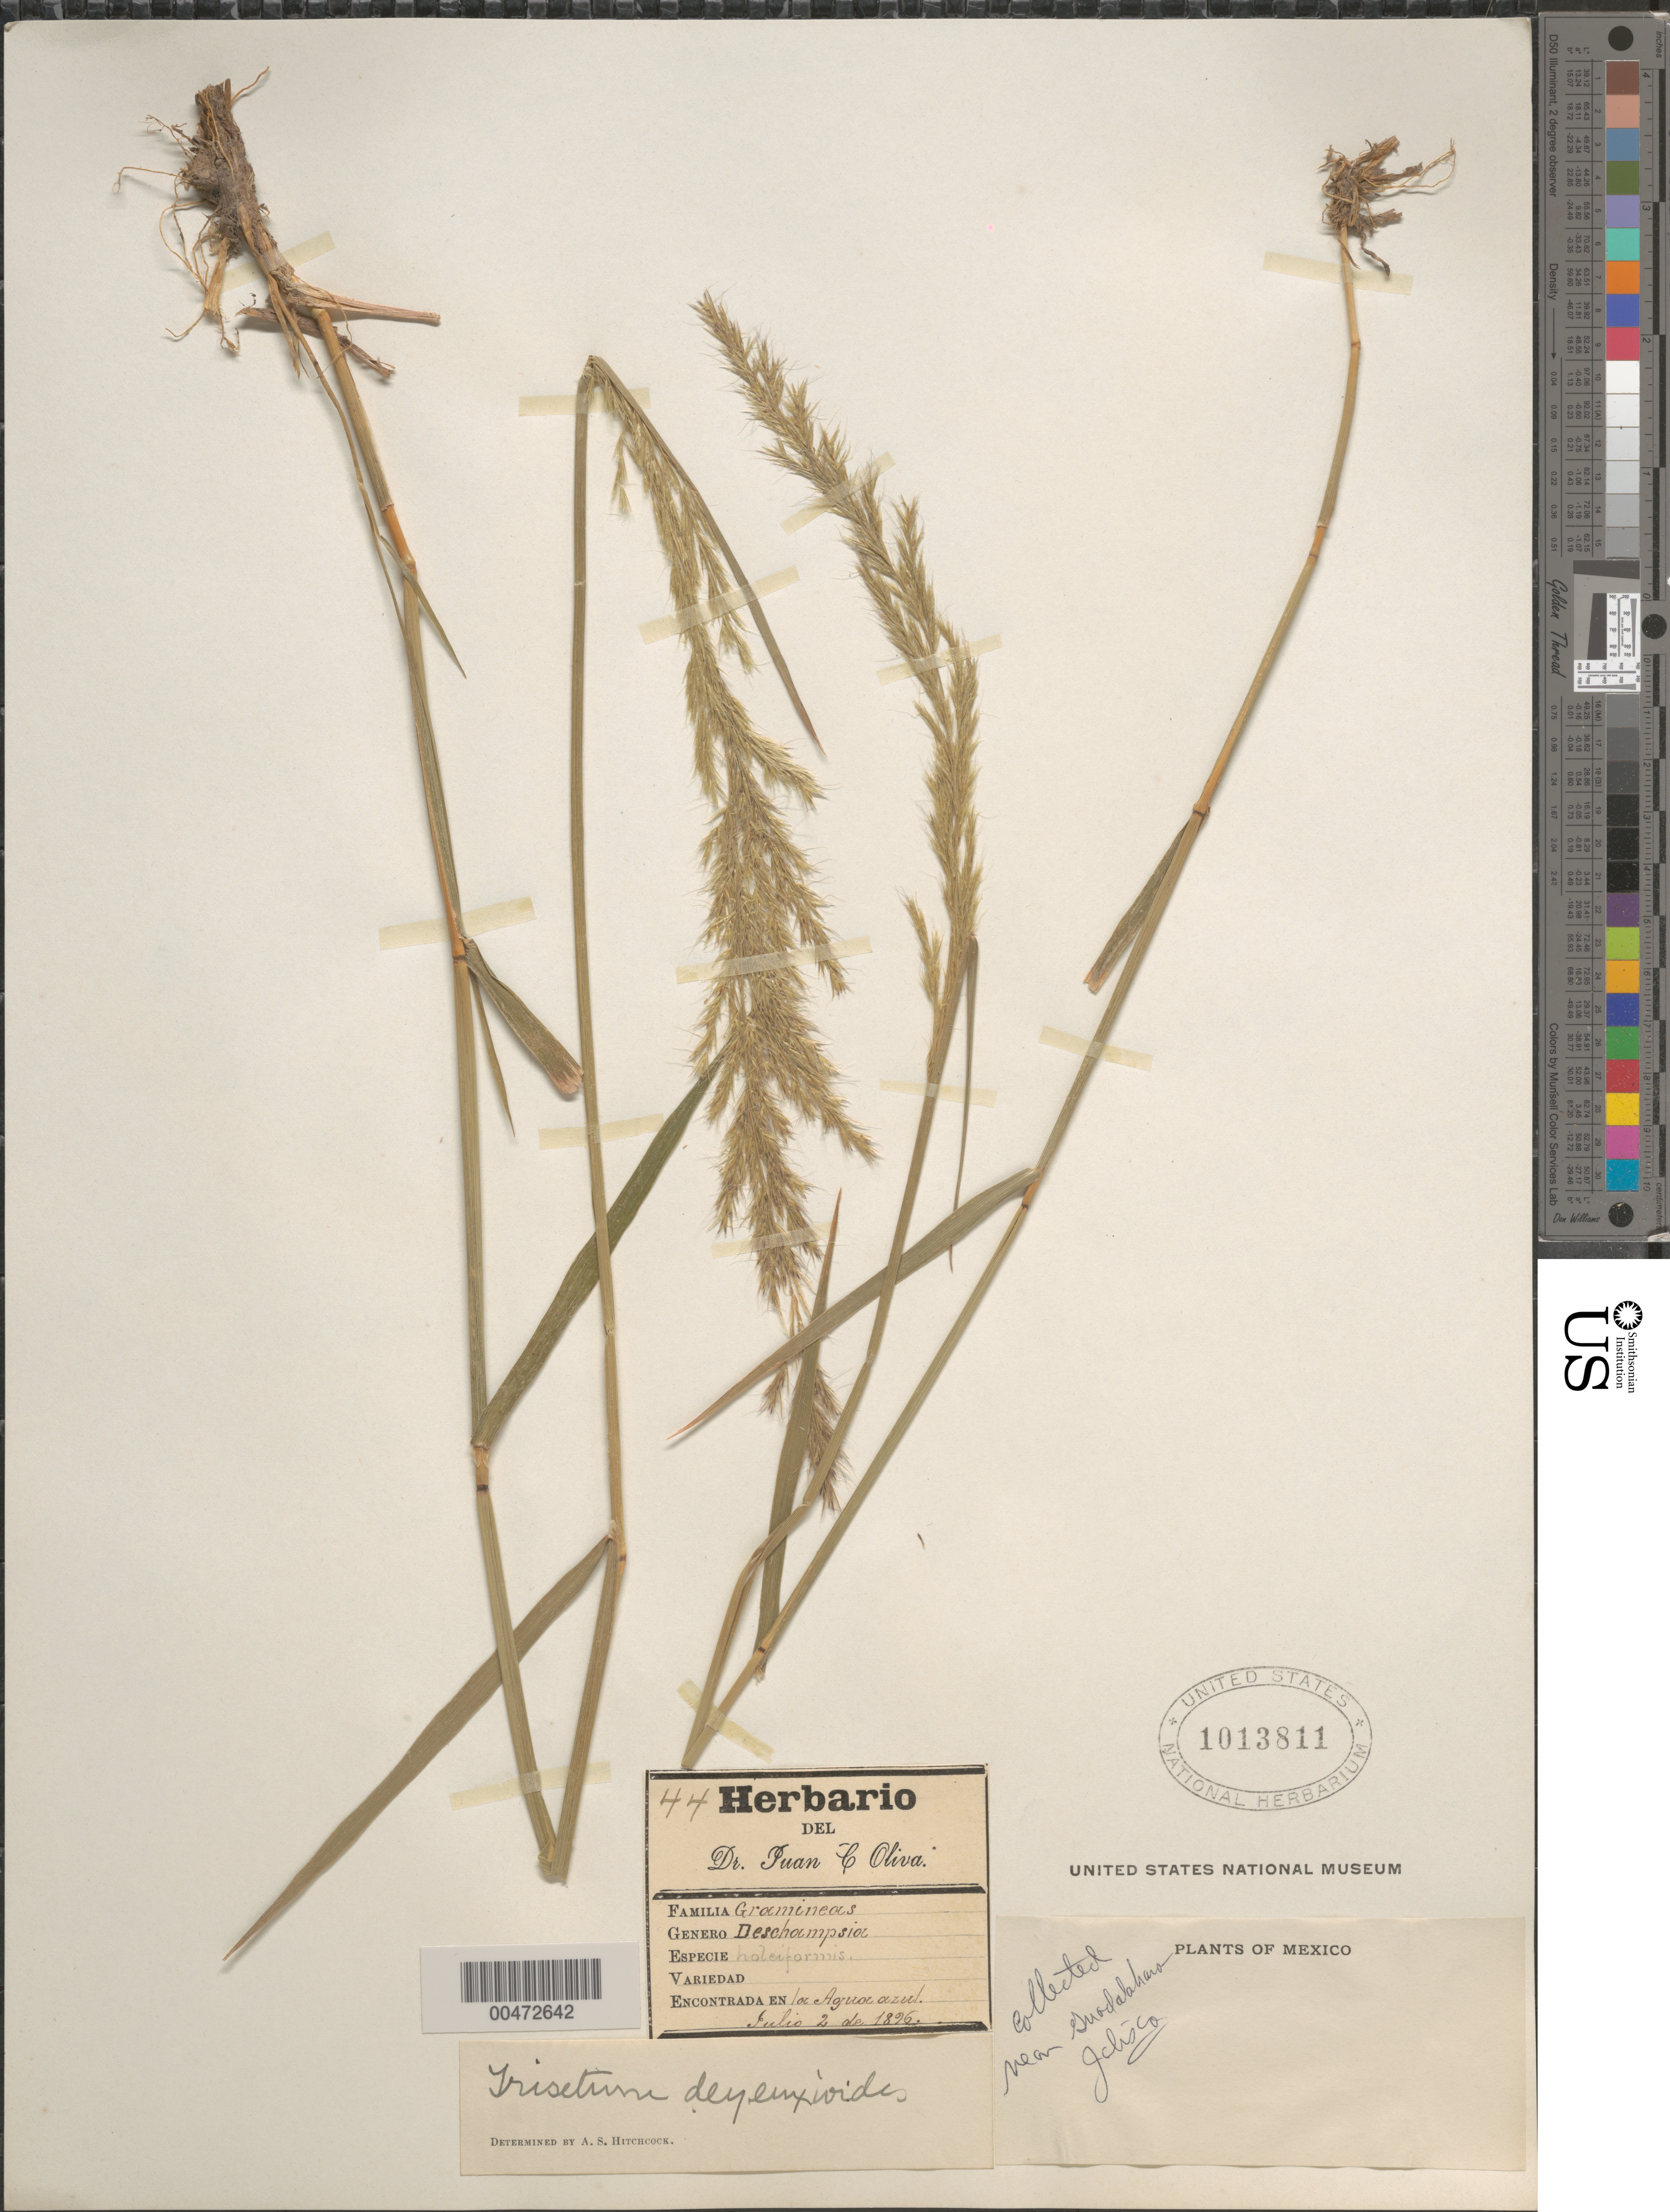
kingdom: Plantae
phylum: Tracheophyta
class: Liliopsida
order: Poales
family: Poaceae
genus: Trisetum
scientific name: Trisetum deyeuxioides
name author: (Kunth) Kunth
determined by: Hitchcock, Albert S.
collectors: J. C. Oliva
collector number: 44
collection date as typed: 2 Jul 1896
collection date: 1896-07-02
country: Mexico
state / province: Jalisco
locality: La Agua Azul, near Guadalajara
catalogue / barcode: US 1013811